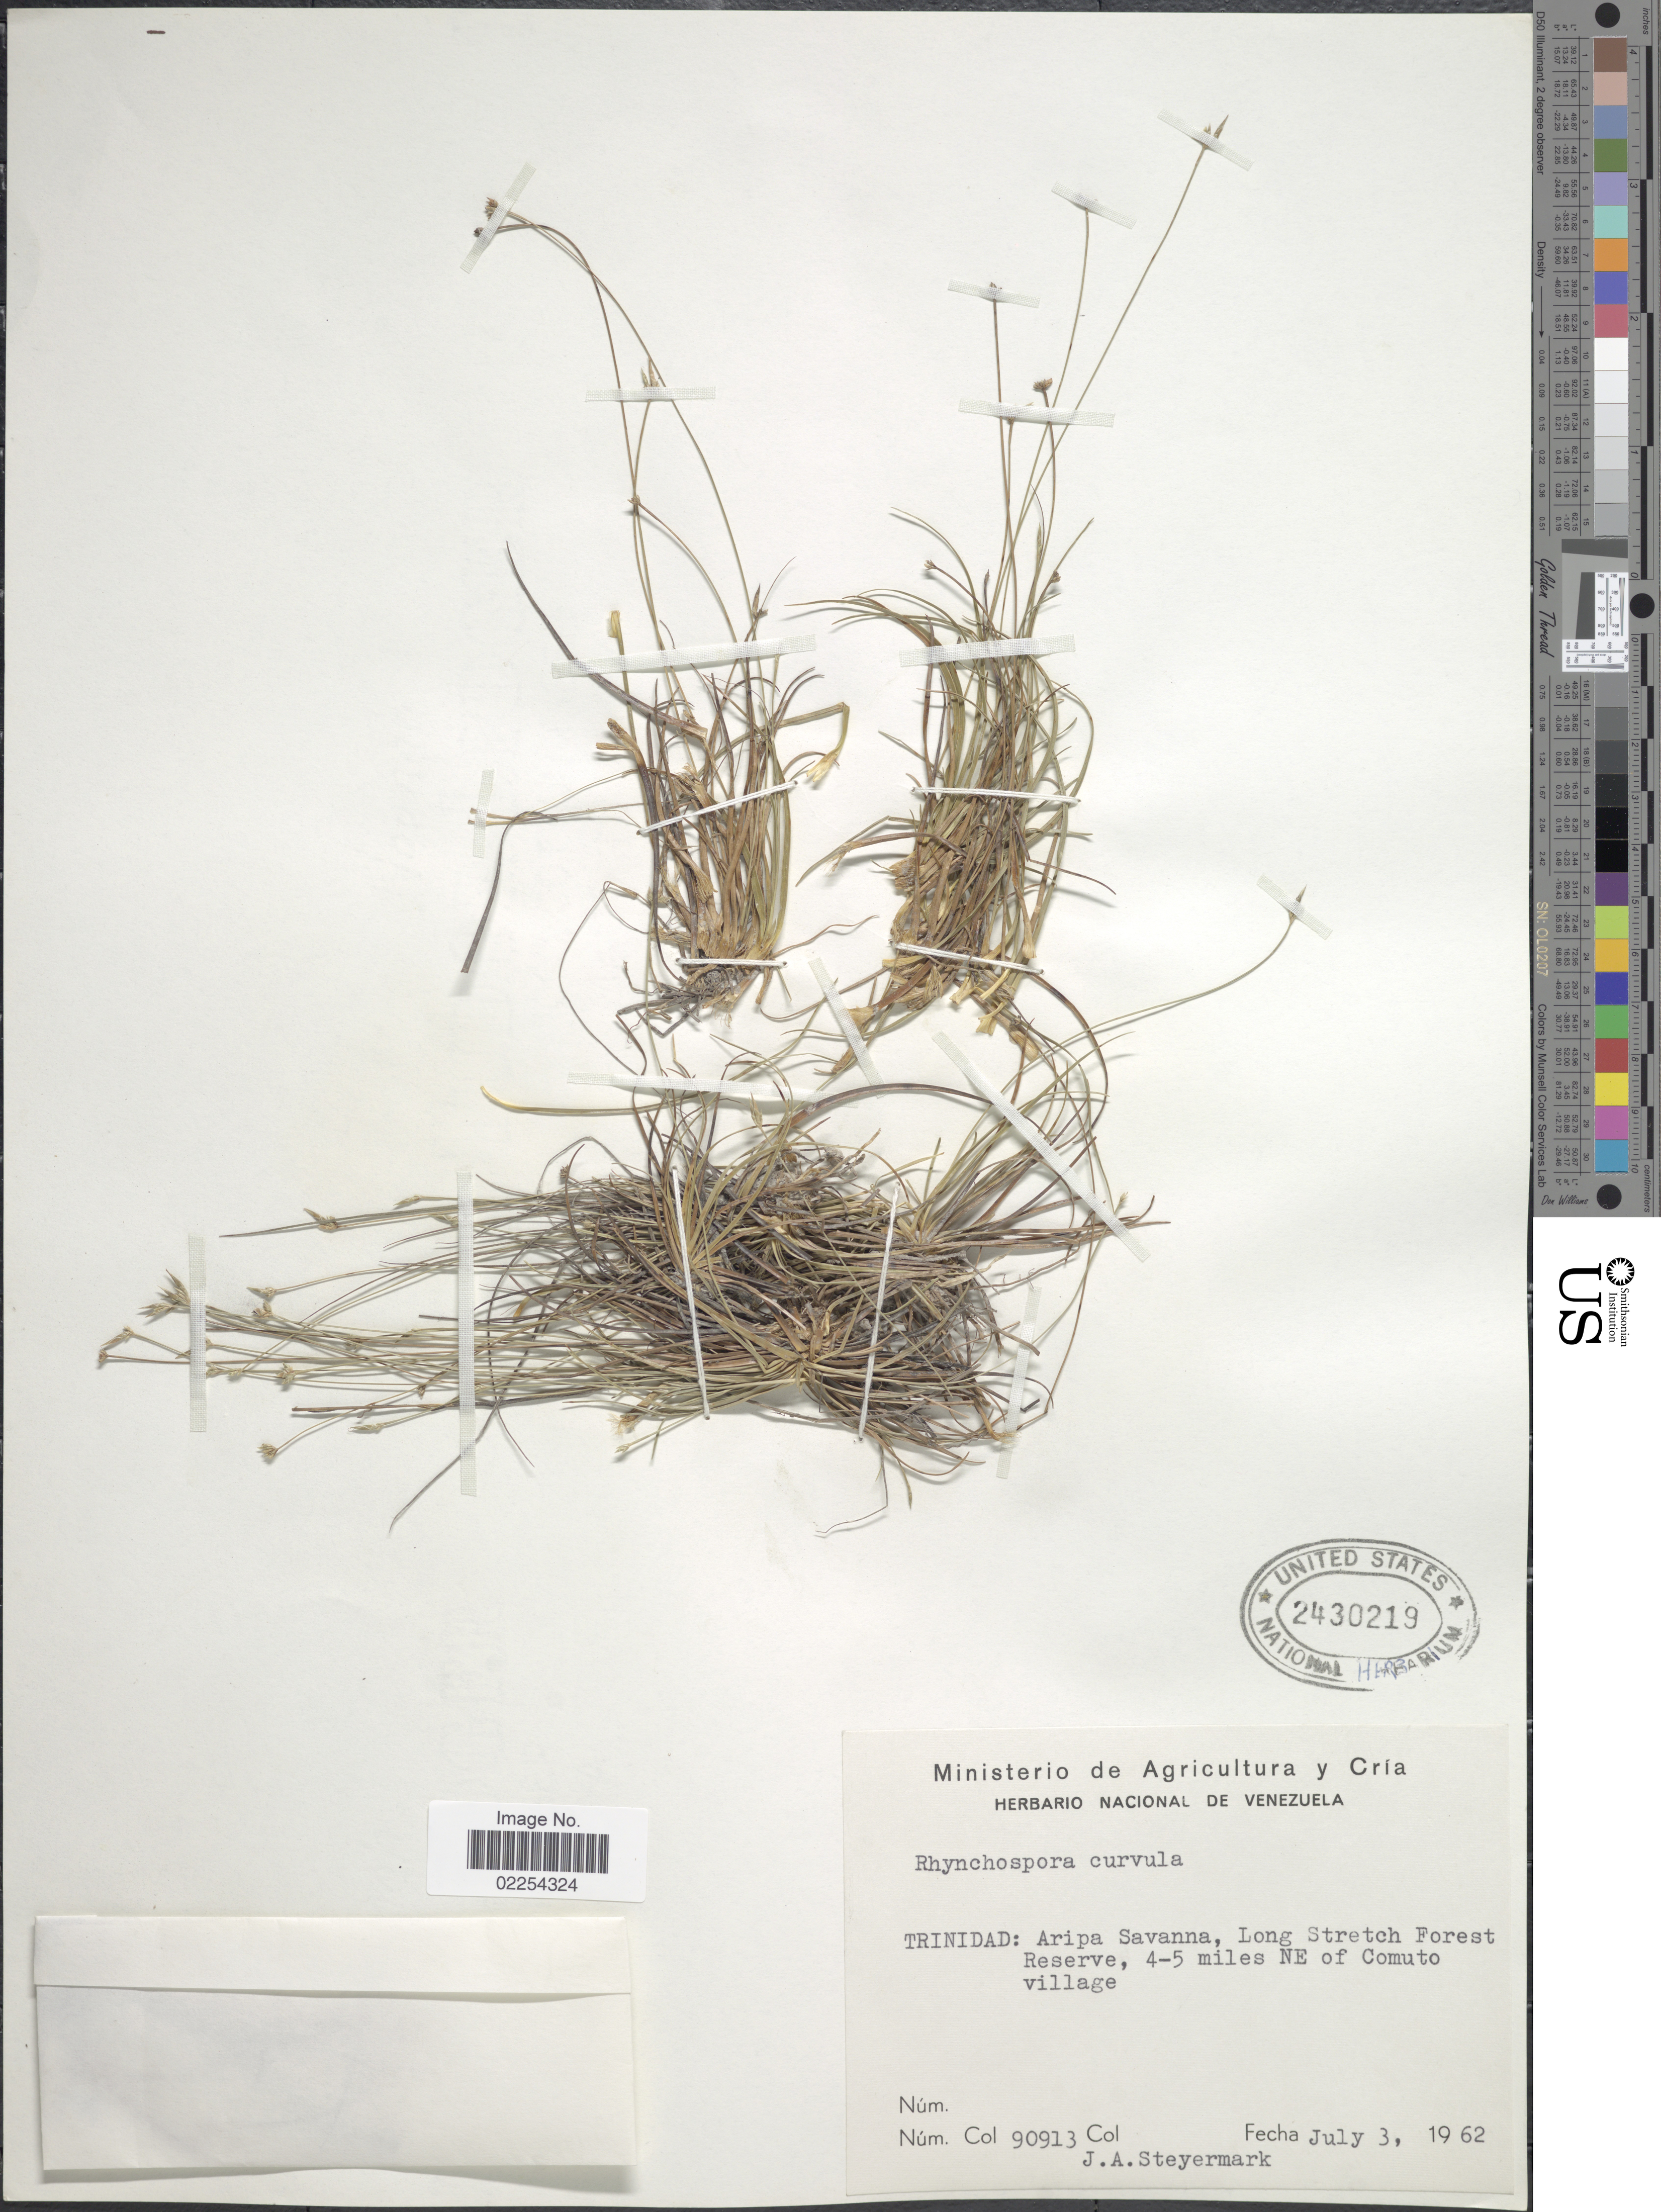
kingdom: Plantae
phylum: Tracheophyta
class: Liliopsida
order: Poales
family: Cyperaceae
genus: Rhynchospora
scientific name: Rhynchospora curvula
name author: Griseb.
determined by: Alves, K.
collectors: J. Steyermark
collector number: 90913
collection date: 1962-07-03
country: Trinidad and Tobago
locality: Trinidad: Aripa Savanna, Long Stretch Forest Reserve, 4-5 miles NE of Comuto village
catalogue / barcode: US 2430219